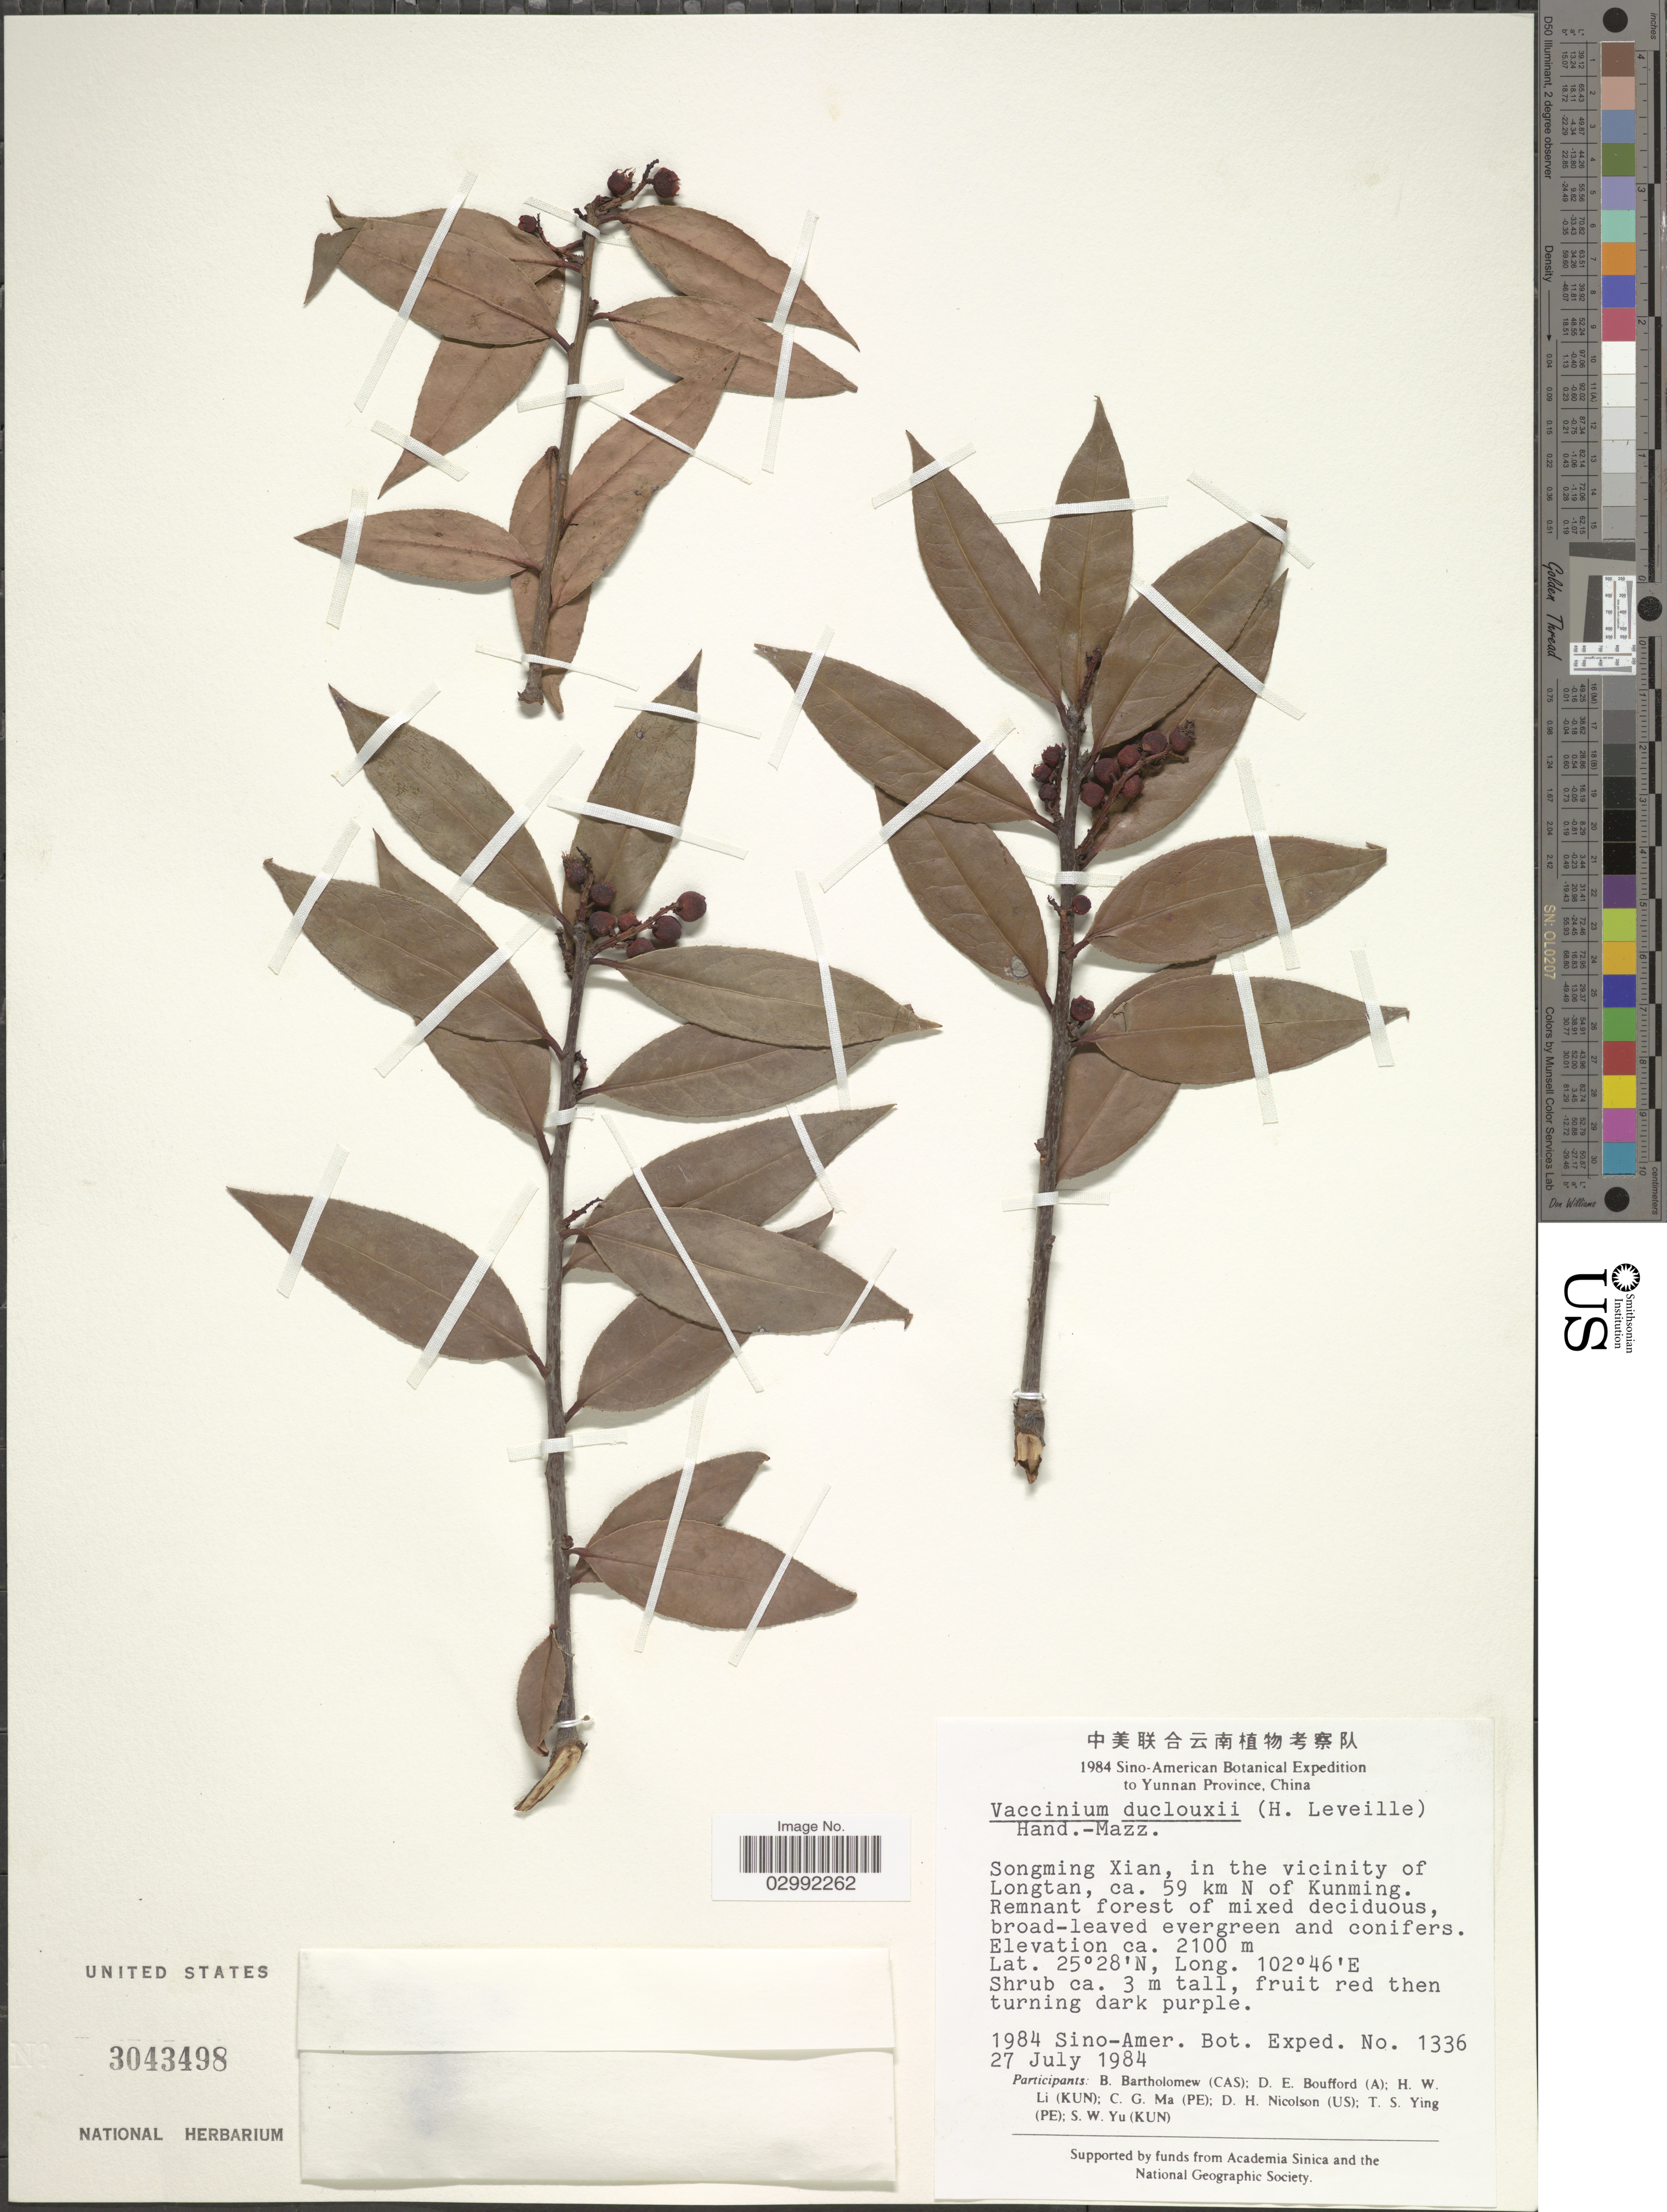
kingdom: Plantae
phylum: Tracheophyta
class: Magnoliopsida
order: Ericales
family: Ericaceae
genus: Vaccinium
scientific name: Vaccinium sprengelii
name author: (G. Don) Sleumer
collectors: Sino-Amer. Bot. Exped. 1984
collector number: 1336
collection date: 1984-07-27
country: China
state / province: Yunnan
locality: Songming Xian, in the vicinity of Longtan, ca. 59 km N of Kunming.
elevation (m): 2100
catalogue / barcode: US 3043498